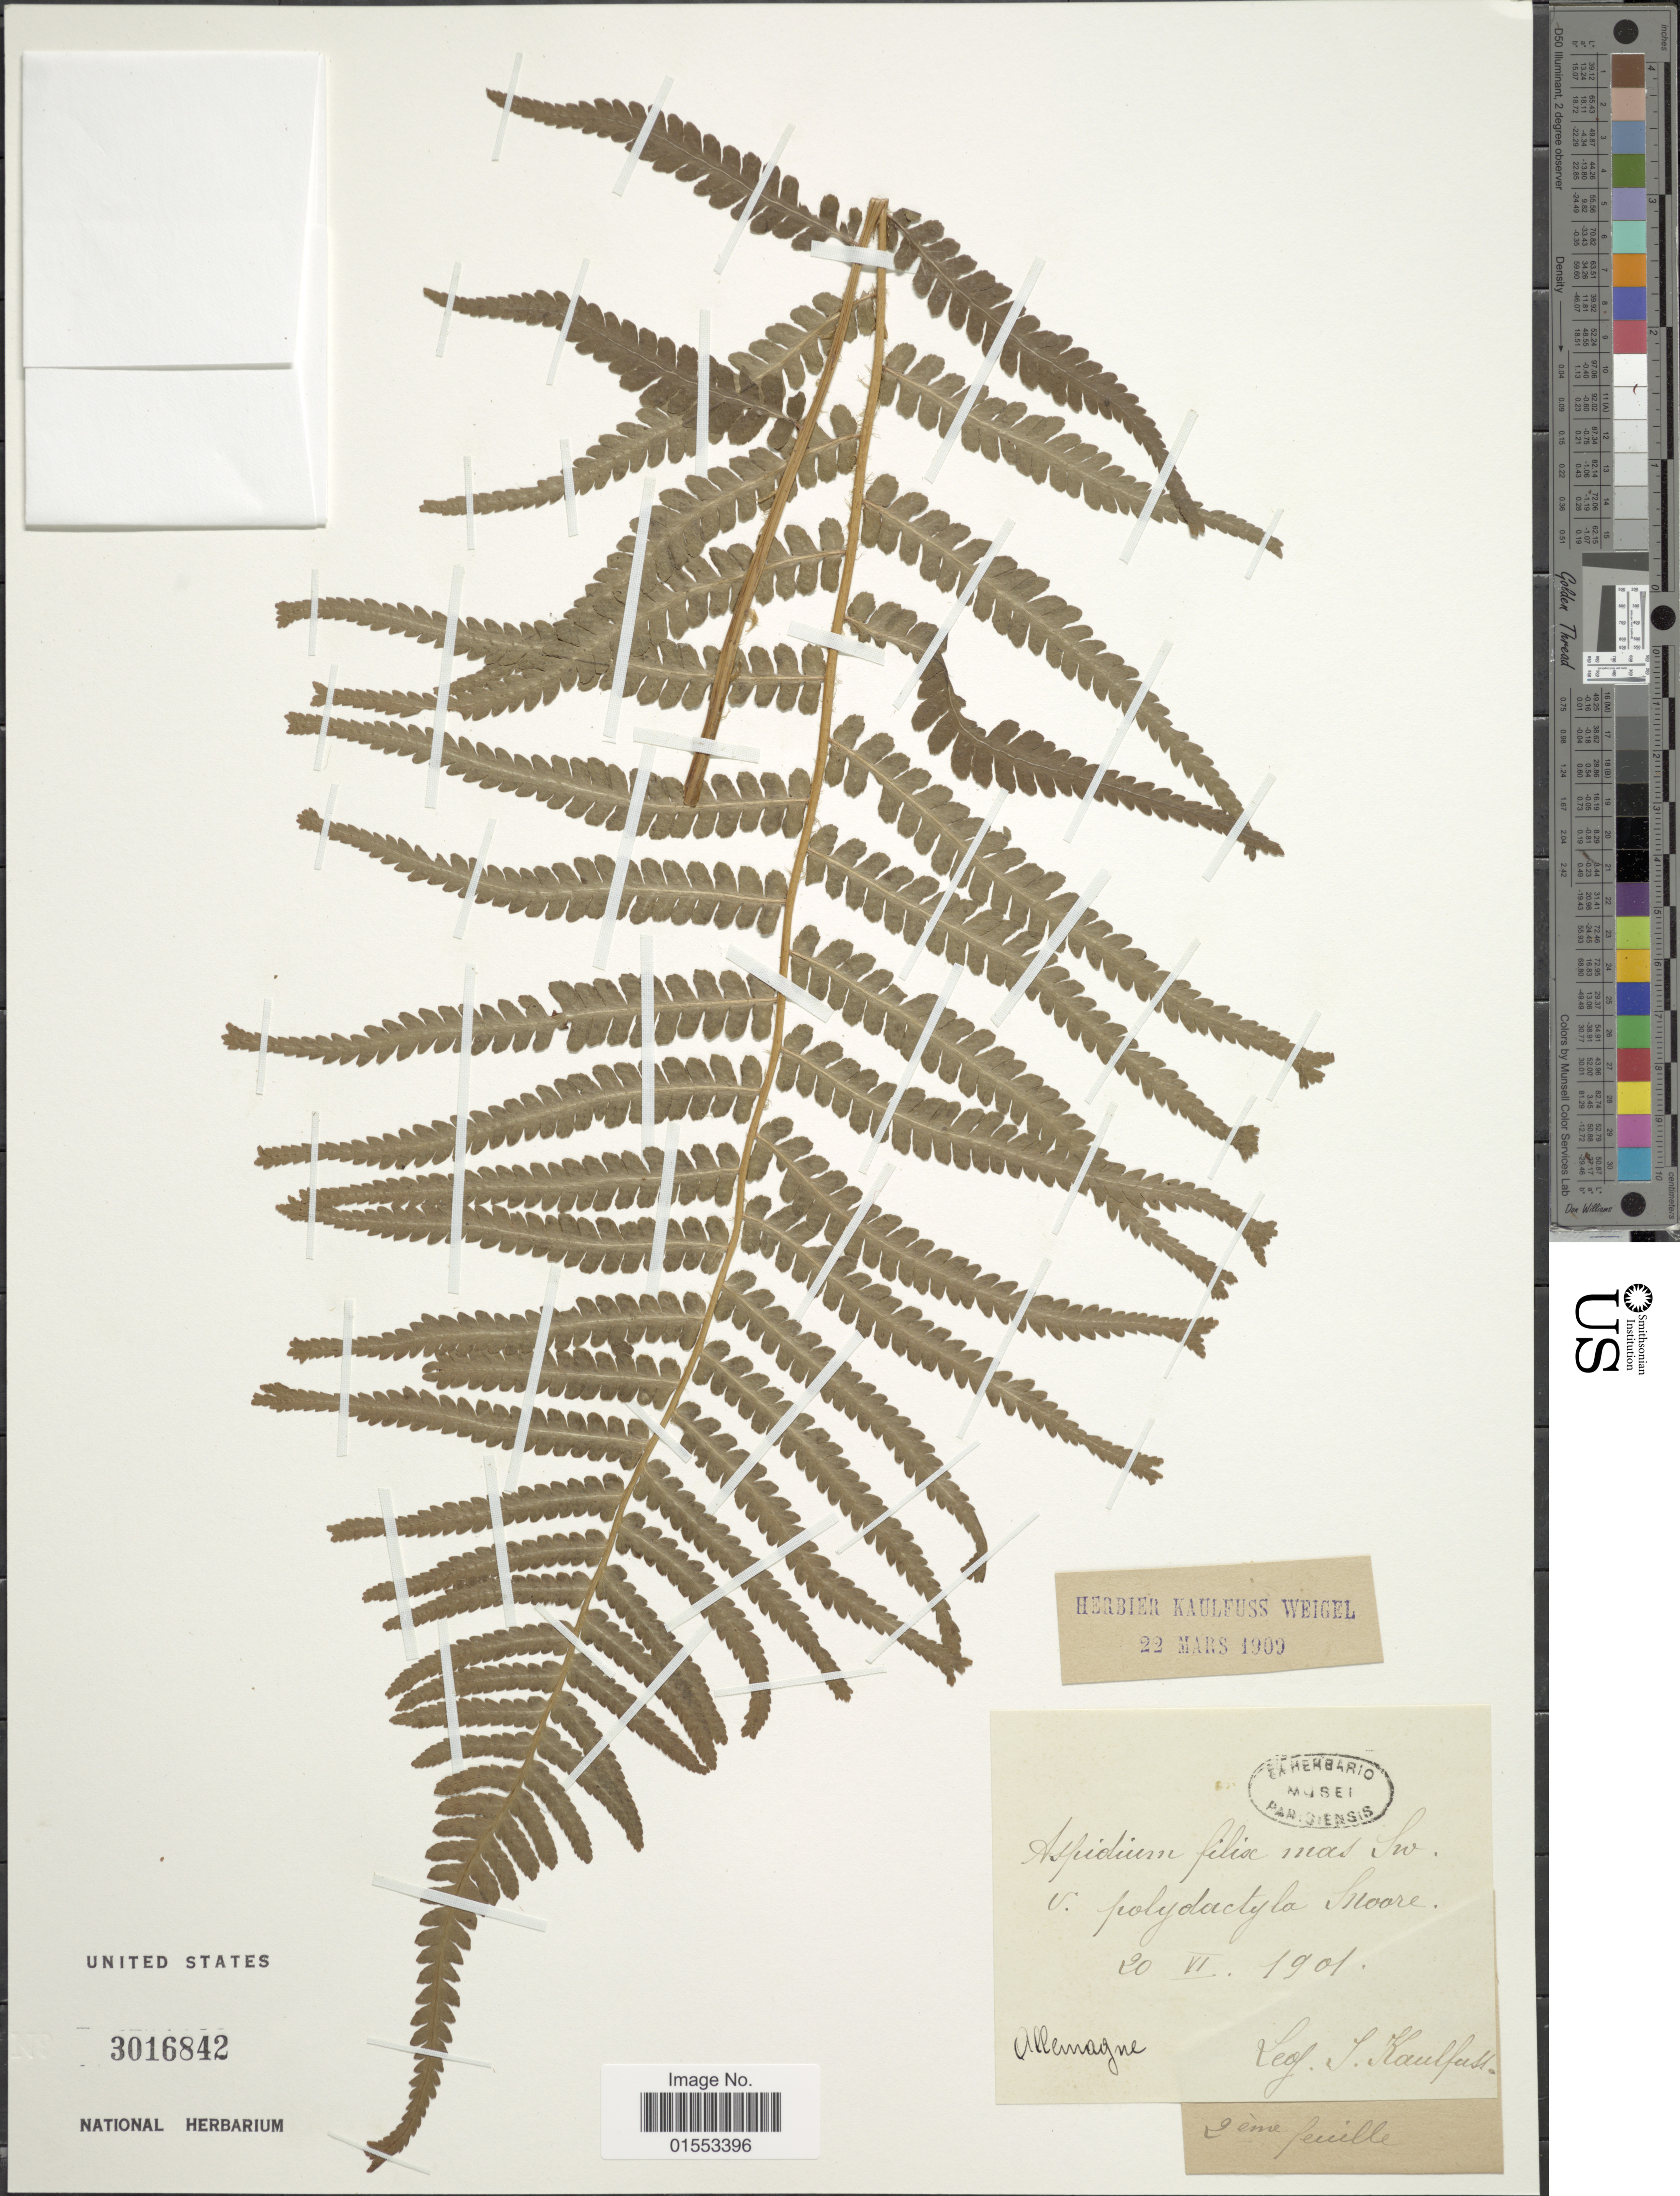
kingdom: Plantae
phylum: Tracheophyta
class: Polypodiopsida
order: Polypodiales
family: Dryopteridaceae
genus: Dryopteris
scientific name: Dryopteris filix-mas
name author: (L.) Schott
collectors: J. S. Kaulfuss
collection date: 1901-06-20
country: Germany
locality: Allemagne.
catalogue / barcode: US 3016842